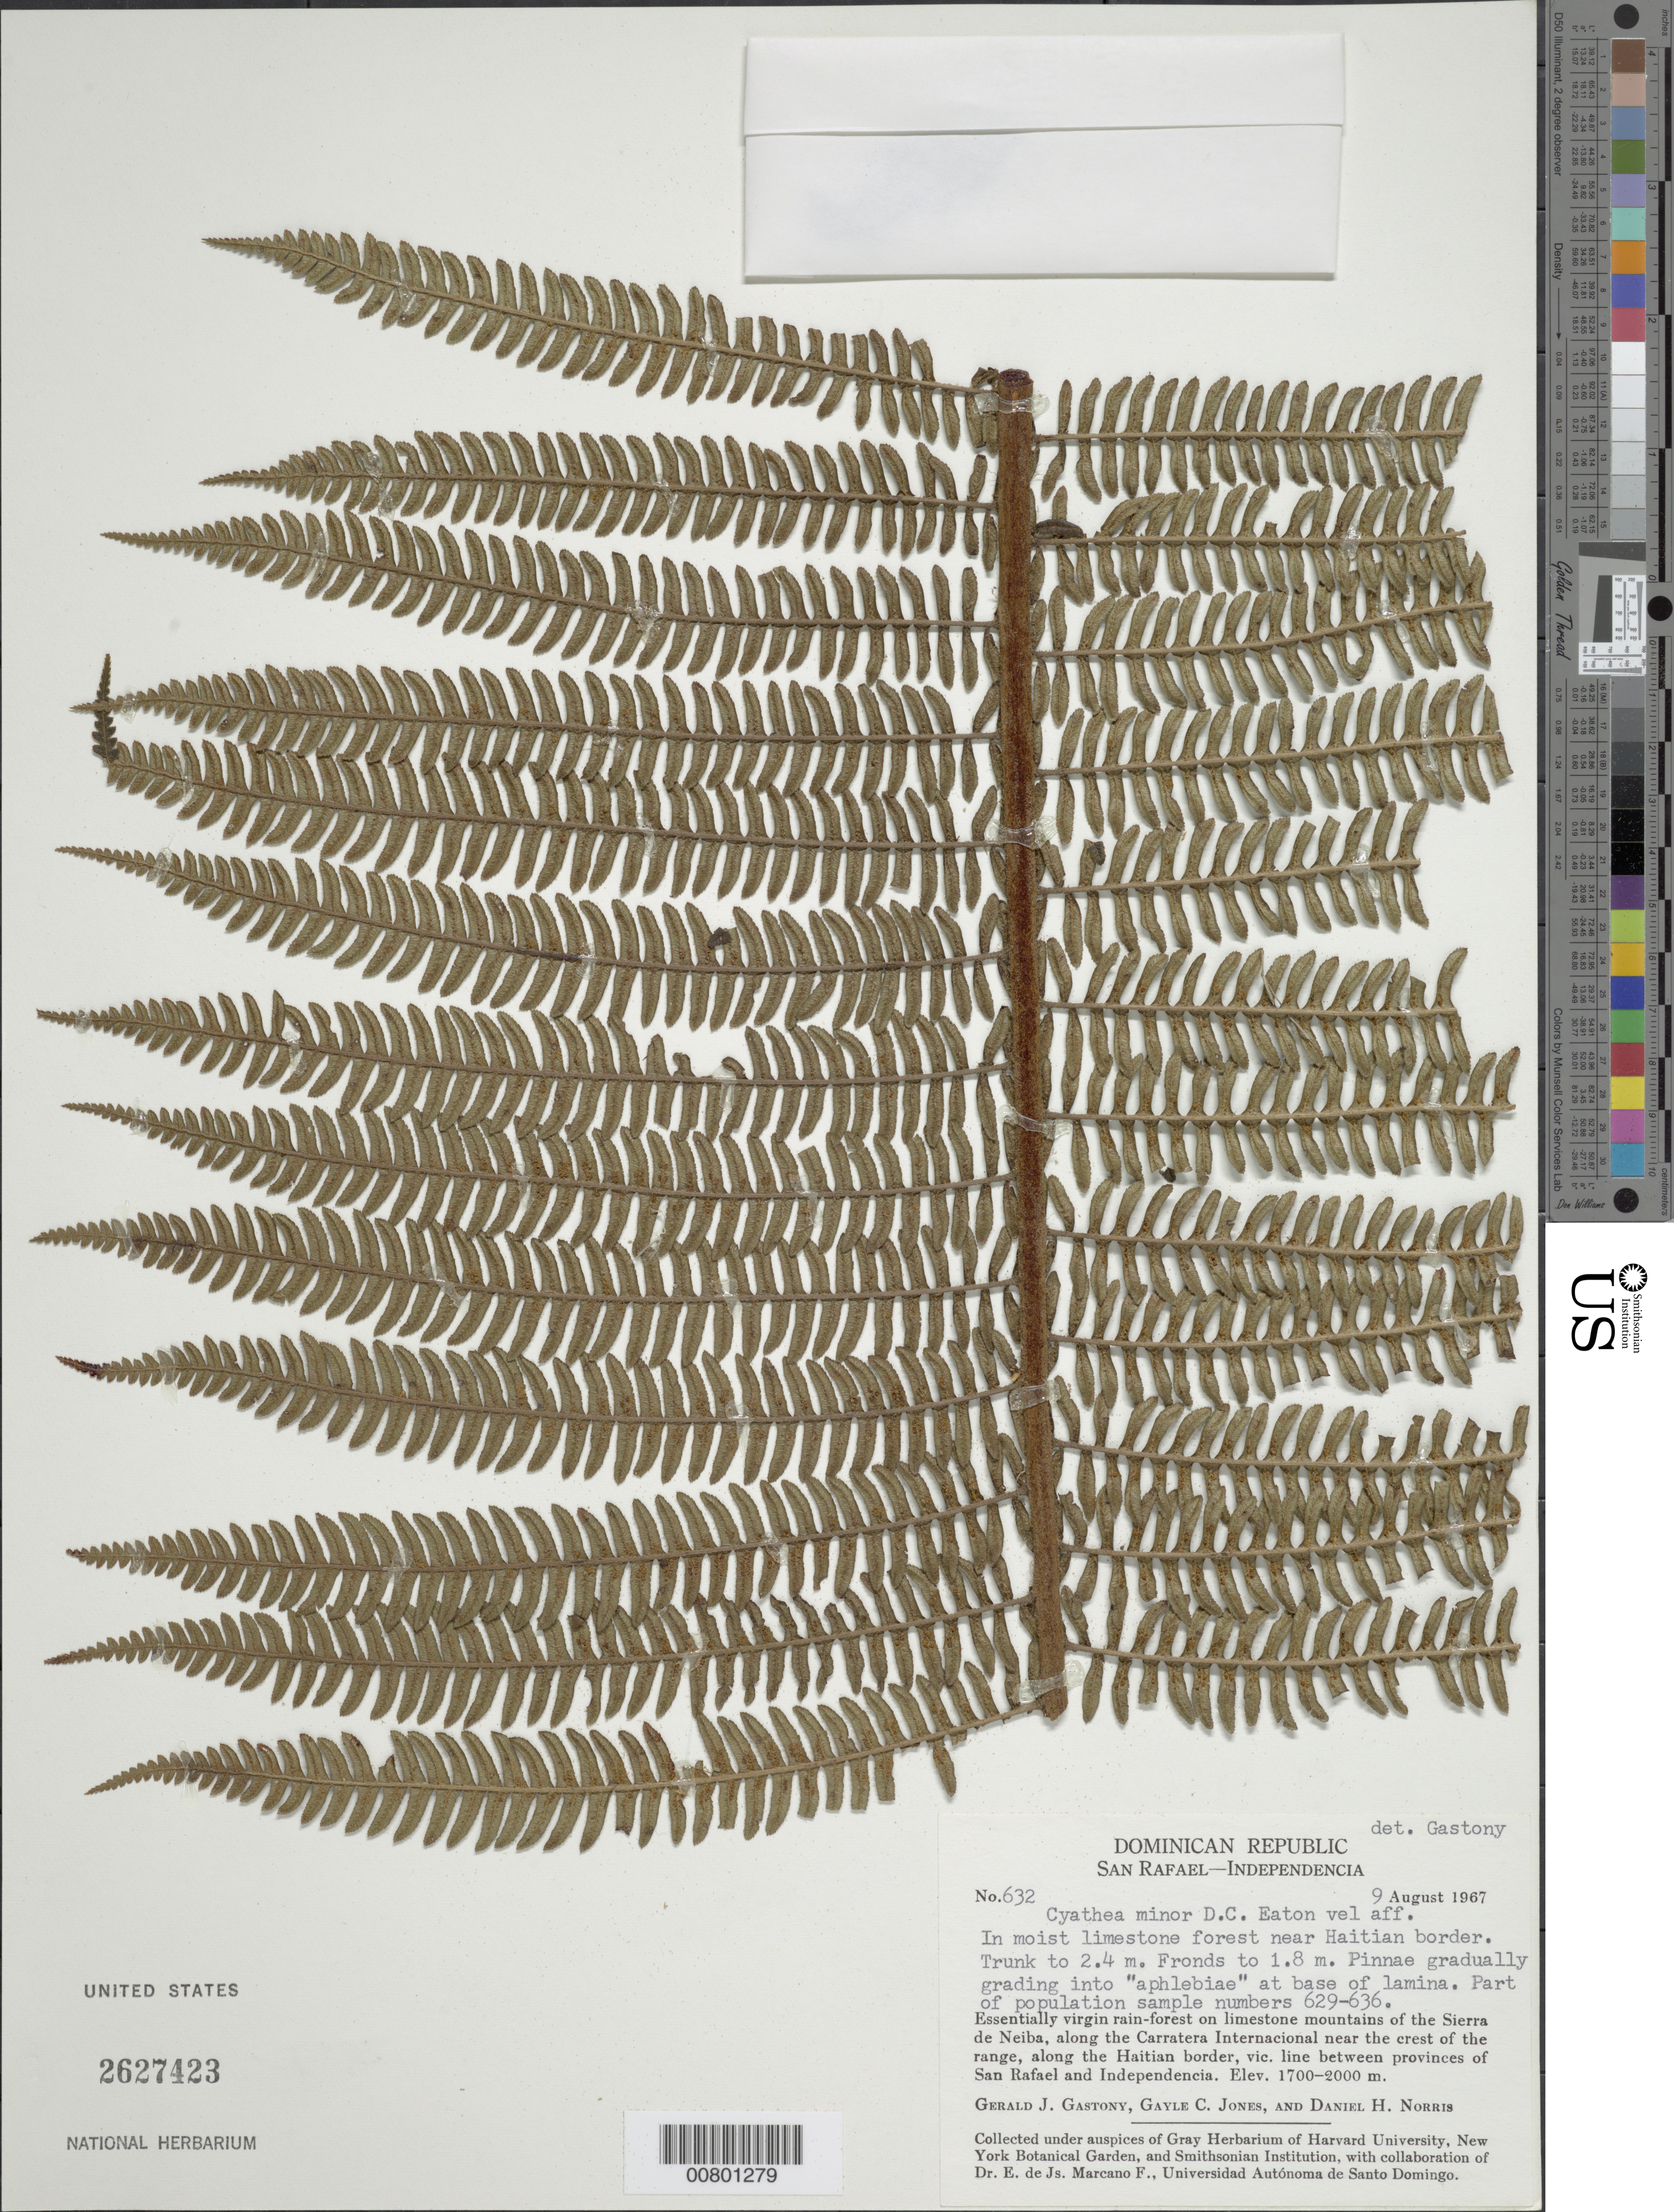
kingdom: Plantae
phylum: Tracheophyta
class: Polypodiopsida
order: Cyatheales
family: Cyatheaceae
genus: Alsophila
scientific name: Alsophila minor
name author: (D.C. Eaton) R.M. Tryon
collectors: G. Gastony, G. C. Jones & D. H. Norris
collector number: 632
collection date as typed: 09 Aug 1967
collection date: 1967-08-09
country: Dominican Republic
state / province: Independencia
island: Hispaniola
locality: San Rafael-Independencia, Sierra de Neiba, Carratera Internacional, along Haitian border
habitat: Essentially virgin rainforest on limestone mountains; moist limestone forest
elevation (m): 1700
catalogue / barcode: US 2627423